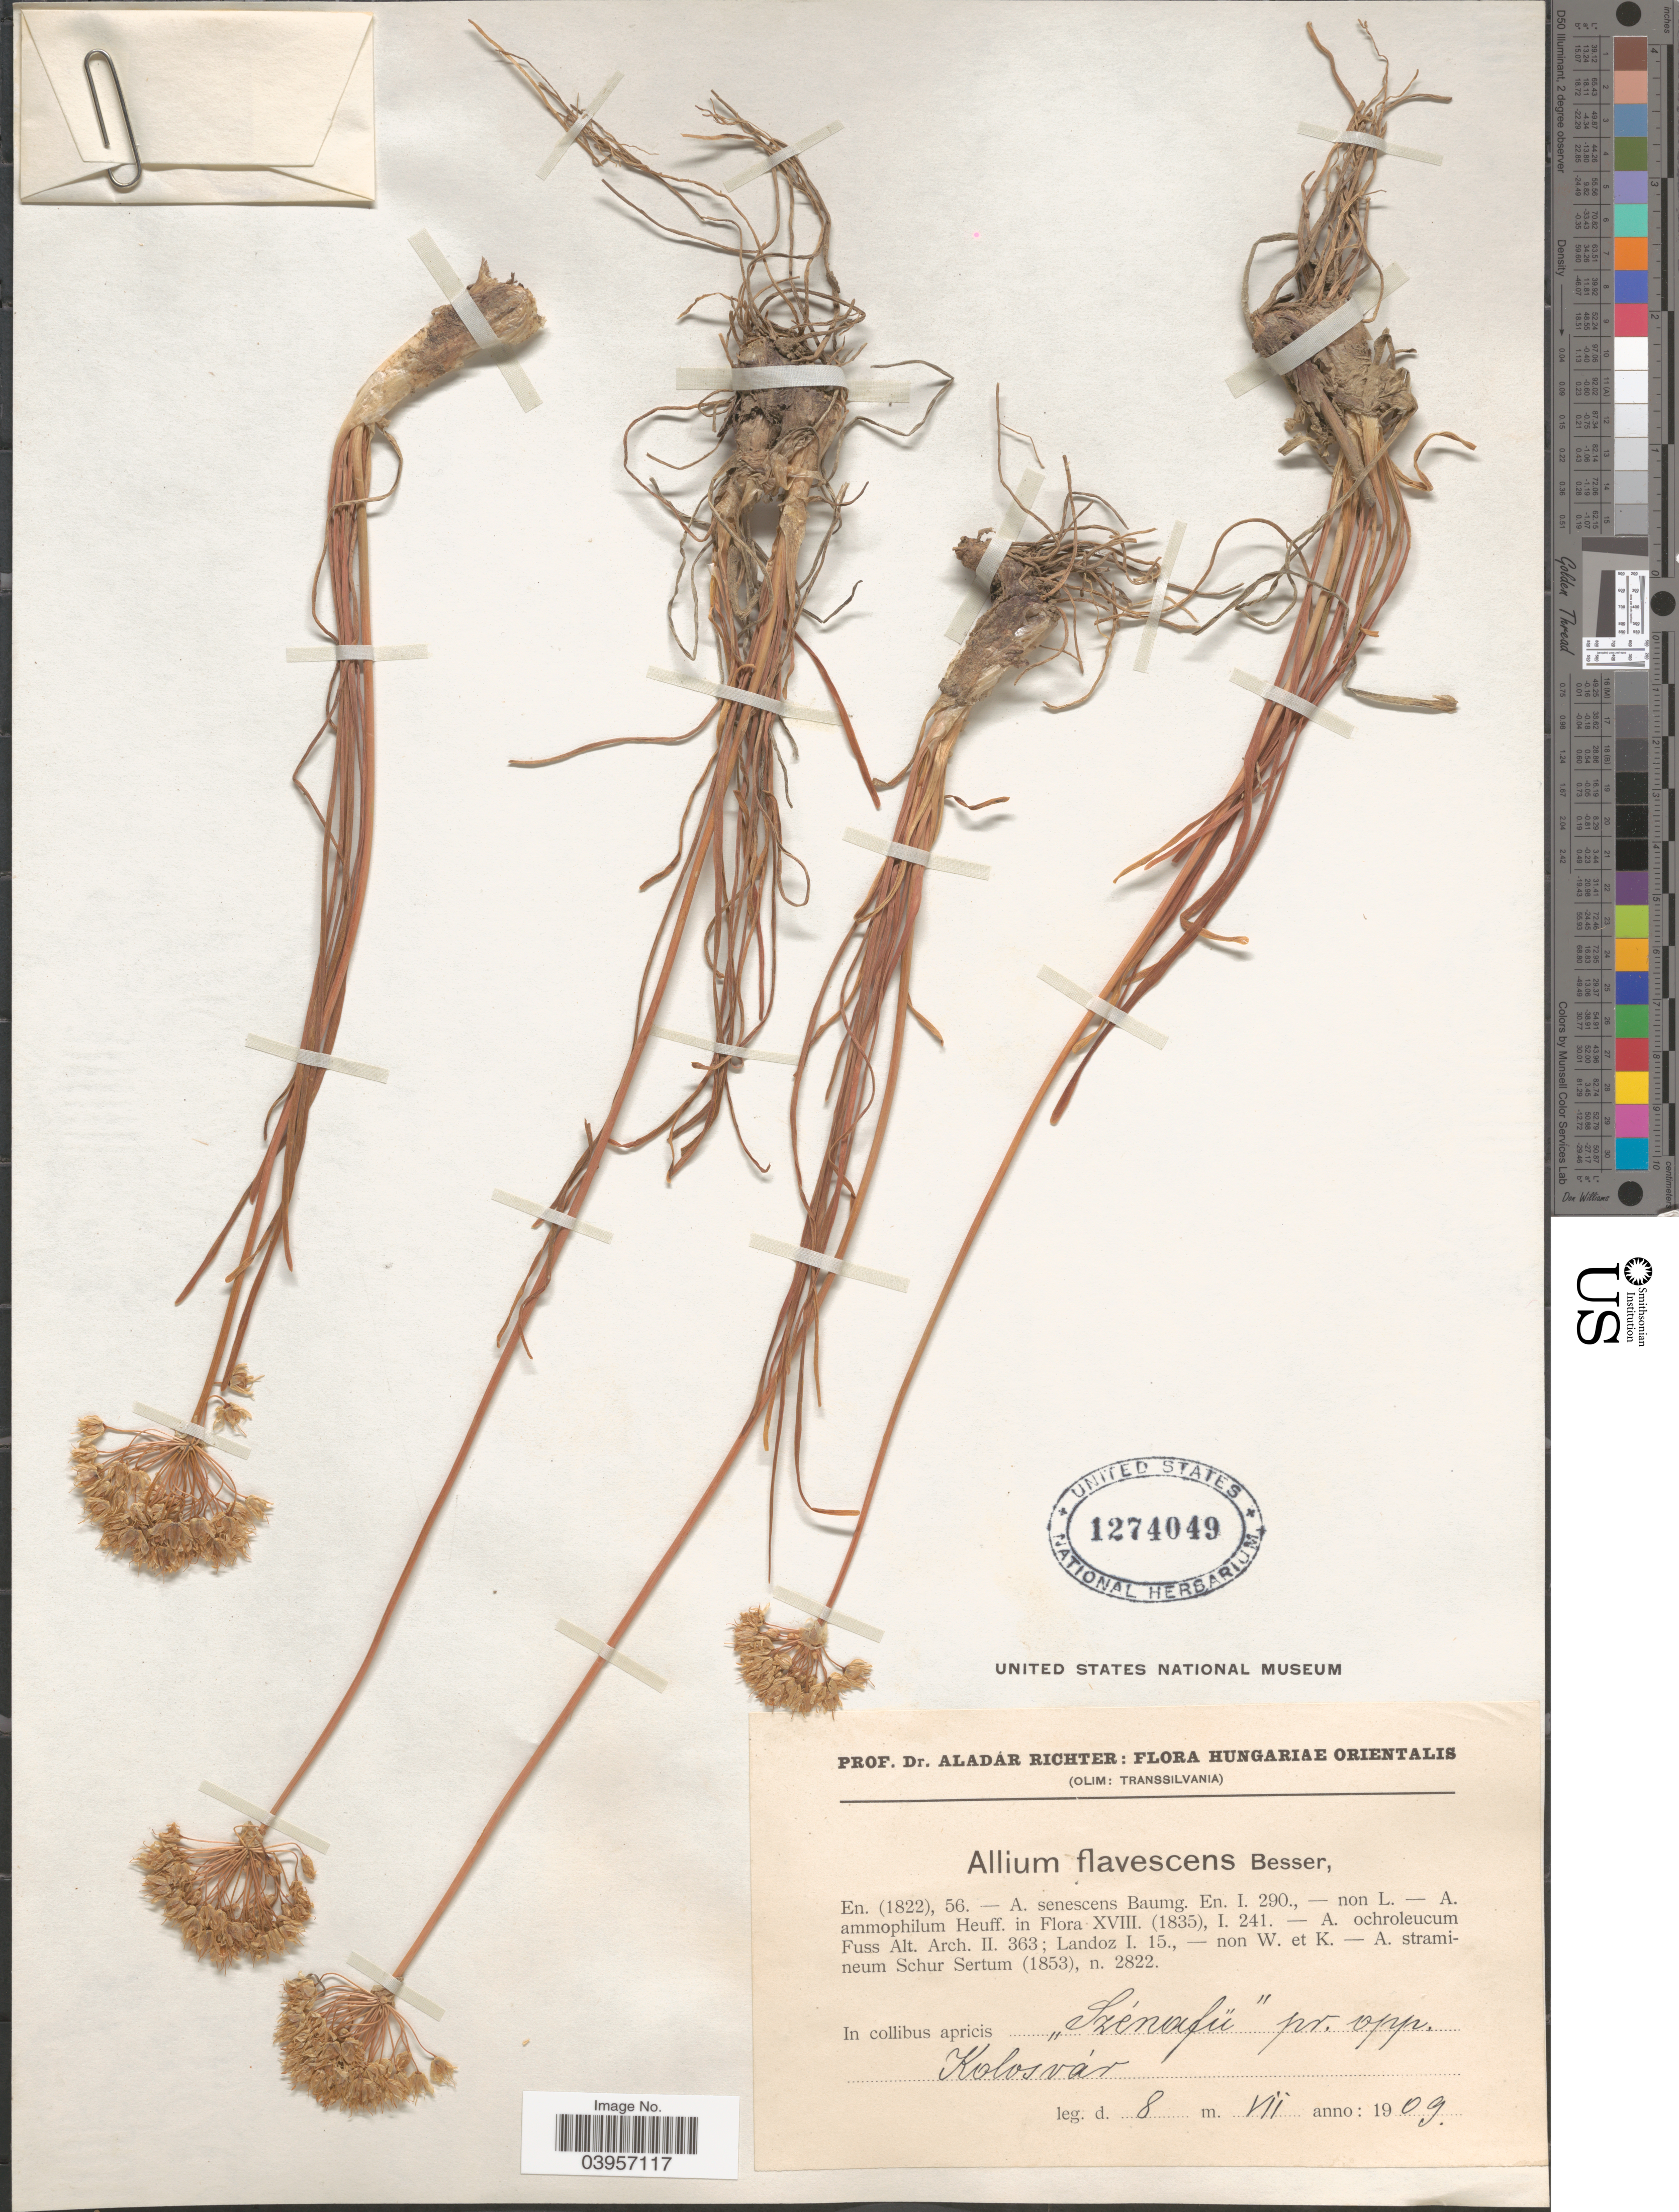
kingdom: Plantae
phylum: Tracheophyta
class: Liliopsida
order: Asparagales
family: Amaryllidaceae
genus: Allium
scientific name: Allium flavescens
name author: Besser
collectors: A. Richter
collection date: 1909-07-08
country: Romania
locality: Hungariae Orientalis. (Olim: Transsilvania). In collibus apricis "Szénafü" pr. opp. Kolosvár.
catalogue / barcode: US 1274049